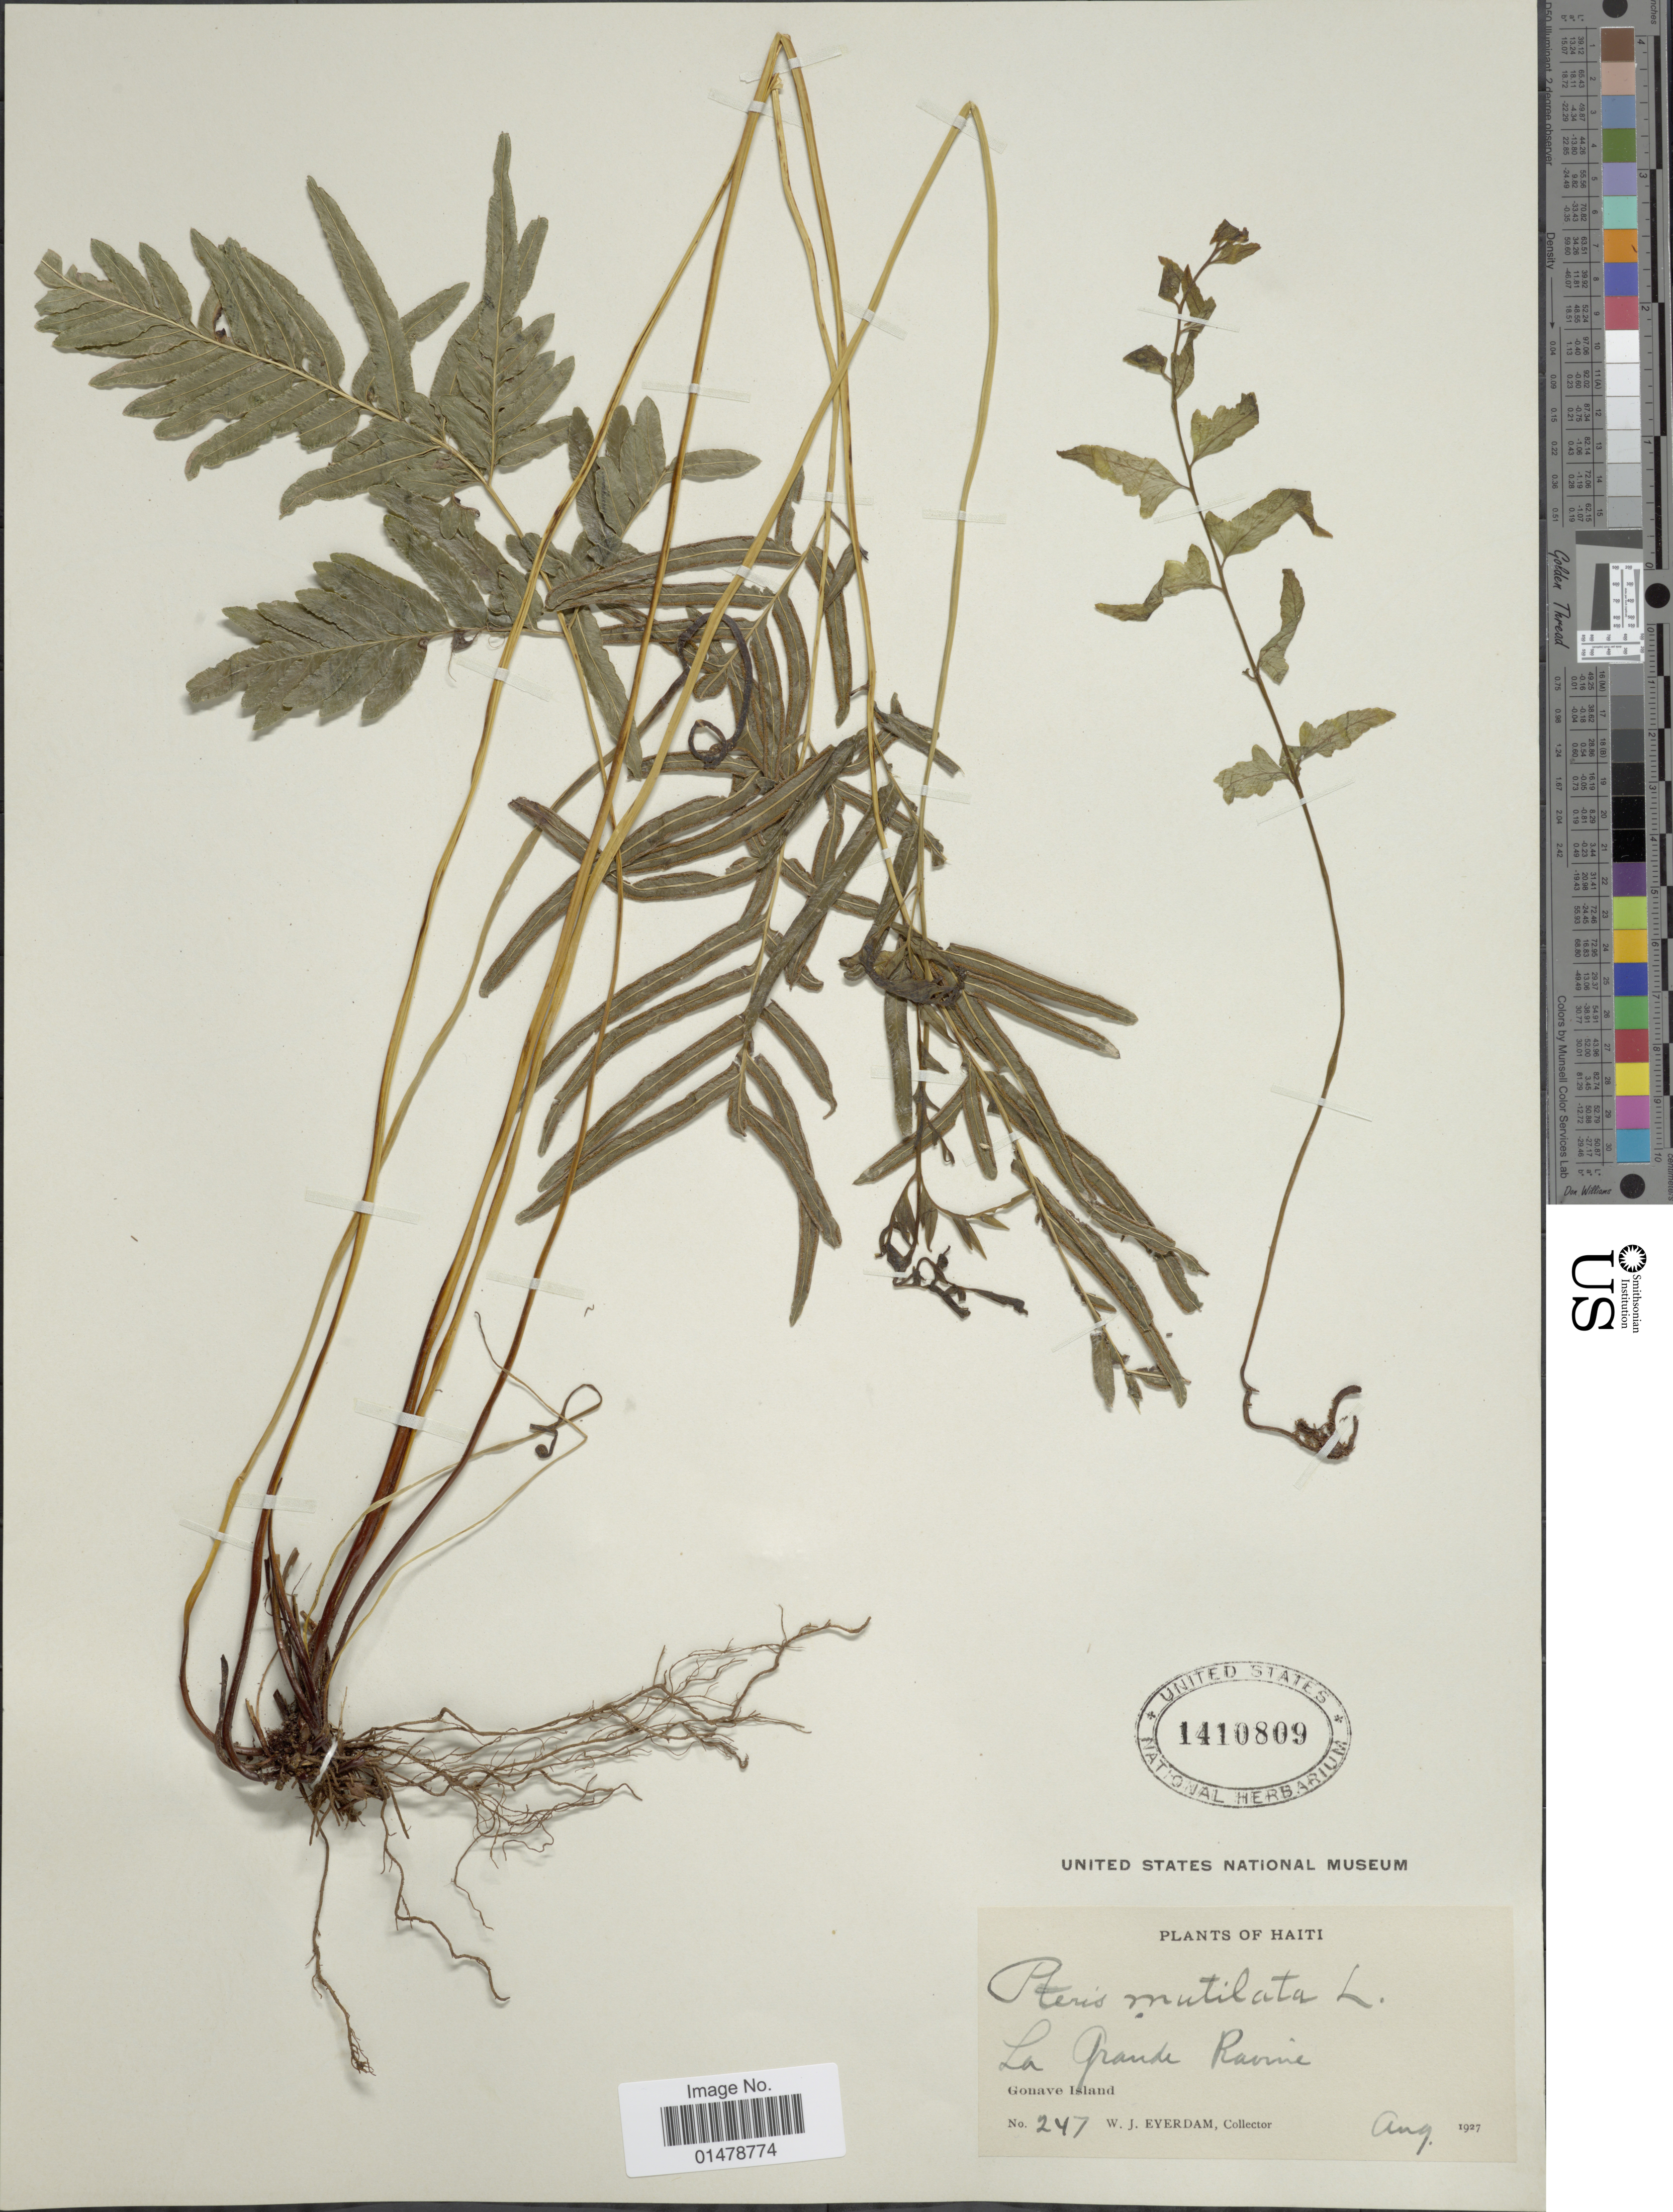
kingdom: Plantae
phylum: Tracheophyta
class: Polypodiopsida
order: Polypodiales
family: Pteridaceae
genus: Pteris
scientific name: Pteris mutilata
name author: L.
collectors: W. J. Eyerdam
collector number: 247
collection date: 1927-08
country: Haiti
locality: La Grande Ravine. Gonave Island.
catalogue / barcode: US 1410809